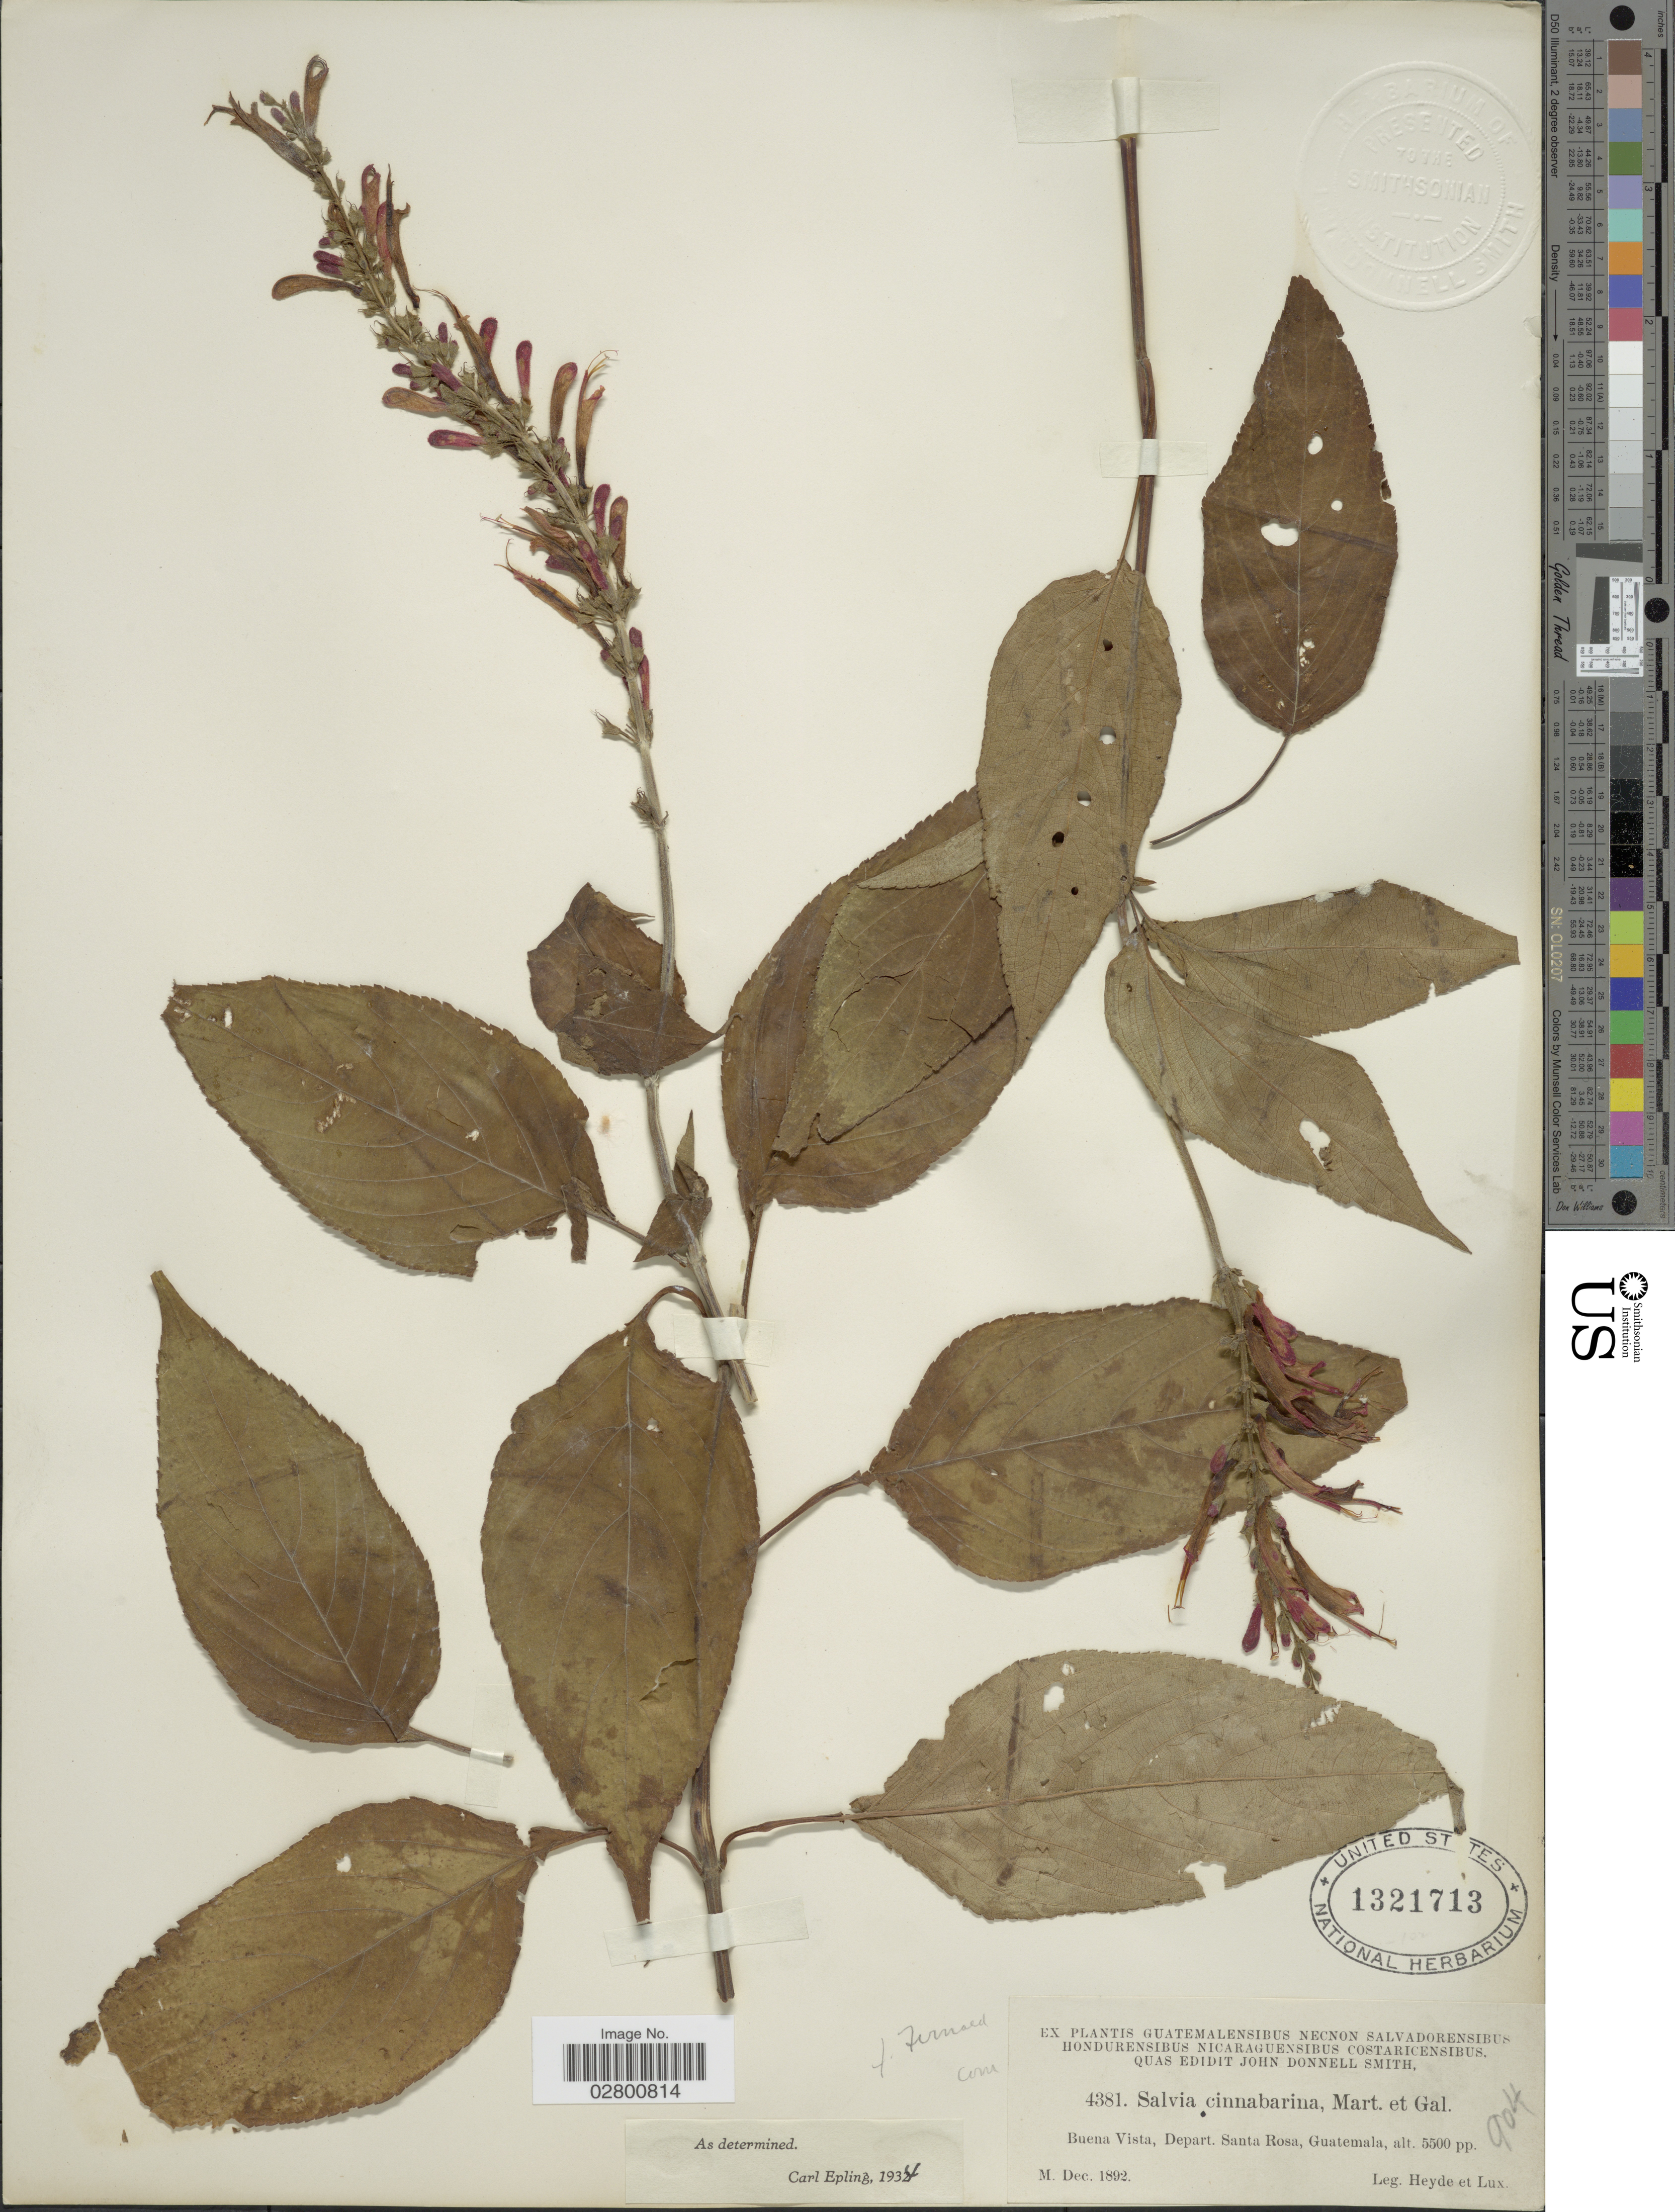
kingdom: Plantae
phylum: Tracheophyta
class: Magnoliopsida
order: Lamiales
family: Lamiaceae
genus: Salvia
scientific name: Salvia cinnabarina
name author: M. Martens & Galeotti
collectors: Heyde & Lux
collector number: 4381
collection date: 1891-12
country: Guatemala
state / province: Santa Rosa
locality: Buena Vista, Depart. Santa Rosa.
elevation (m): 1676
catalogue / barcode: US 1321713